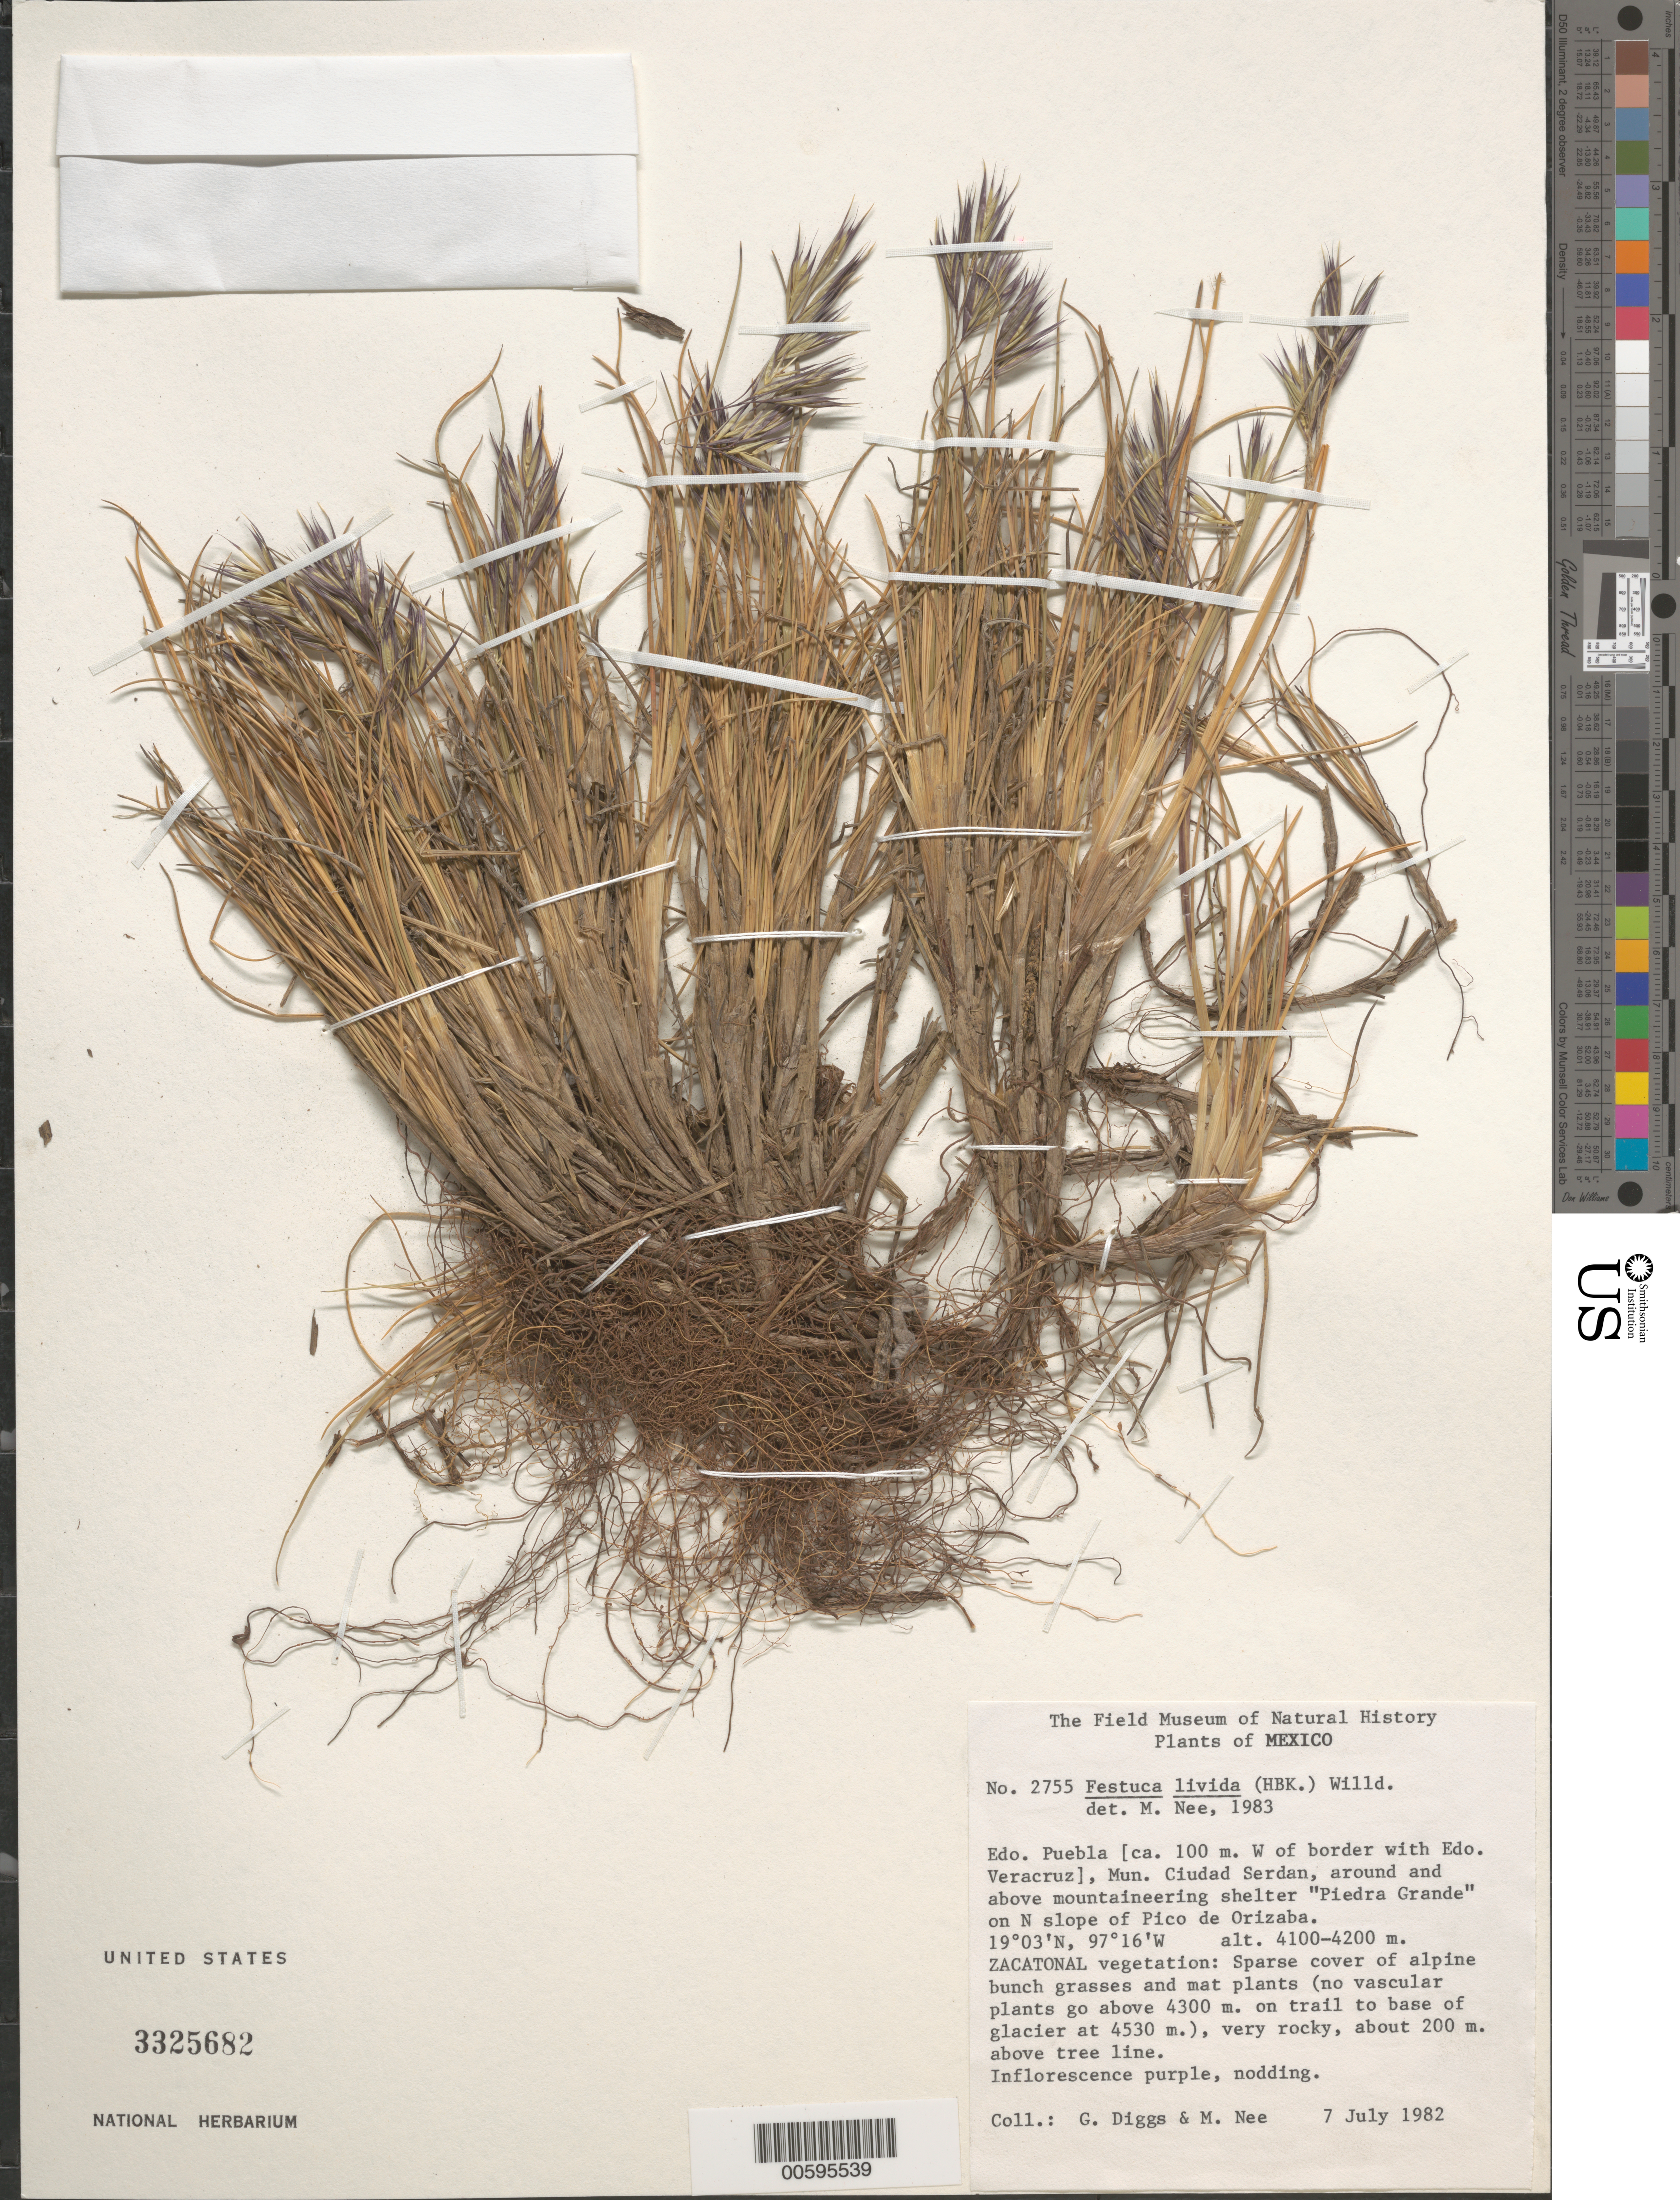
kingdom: Plantae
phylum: Tracheophyta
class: Liliopsida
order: Poales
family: Poaceae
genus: Festuca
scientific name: Festuca livida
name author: (Kunth) Willd.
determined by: Nee, Michael H.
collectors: G. Diggs & M. Nee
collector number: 2755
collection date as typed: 7 Jul 1982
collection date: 1982-07-07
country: Mexico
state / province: Puebla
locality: [ca 100 m W of border with VC], Mun. Ciudad Serdan, around & above mountaineering shelter "Piedra Grande" on N slope of Pico...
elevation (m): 4100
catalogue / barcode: US 3325682